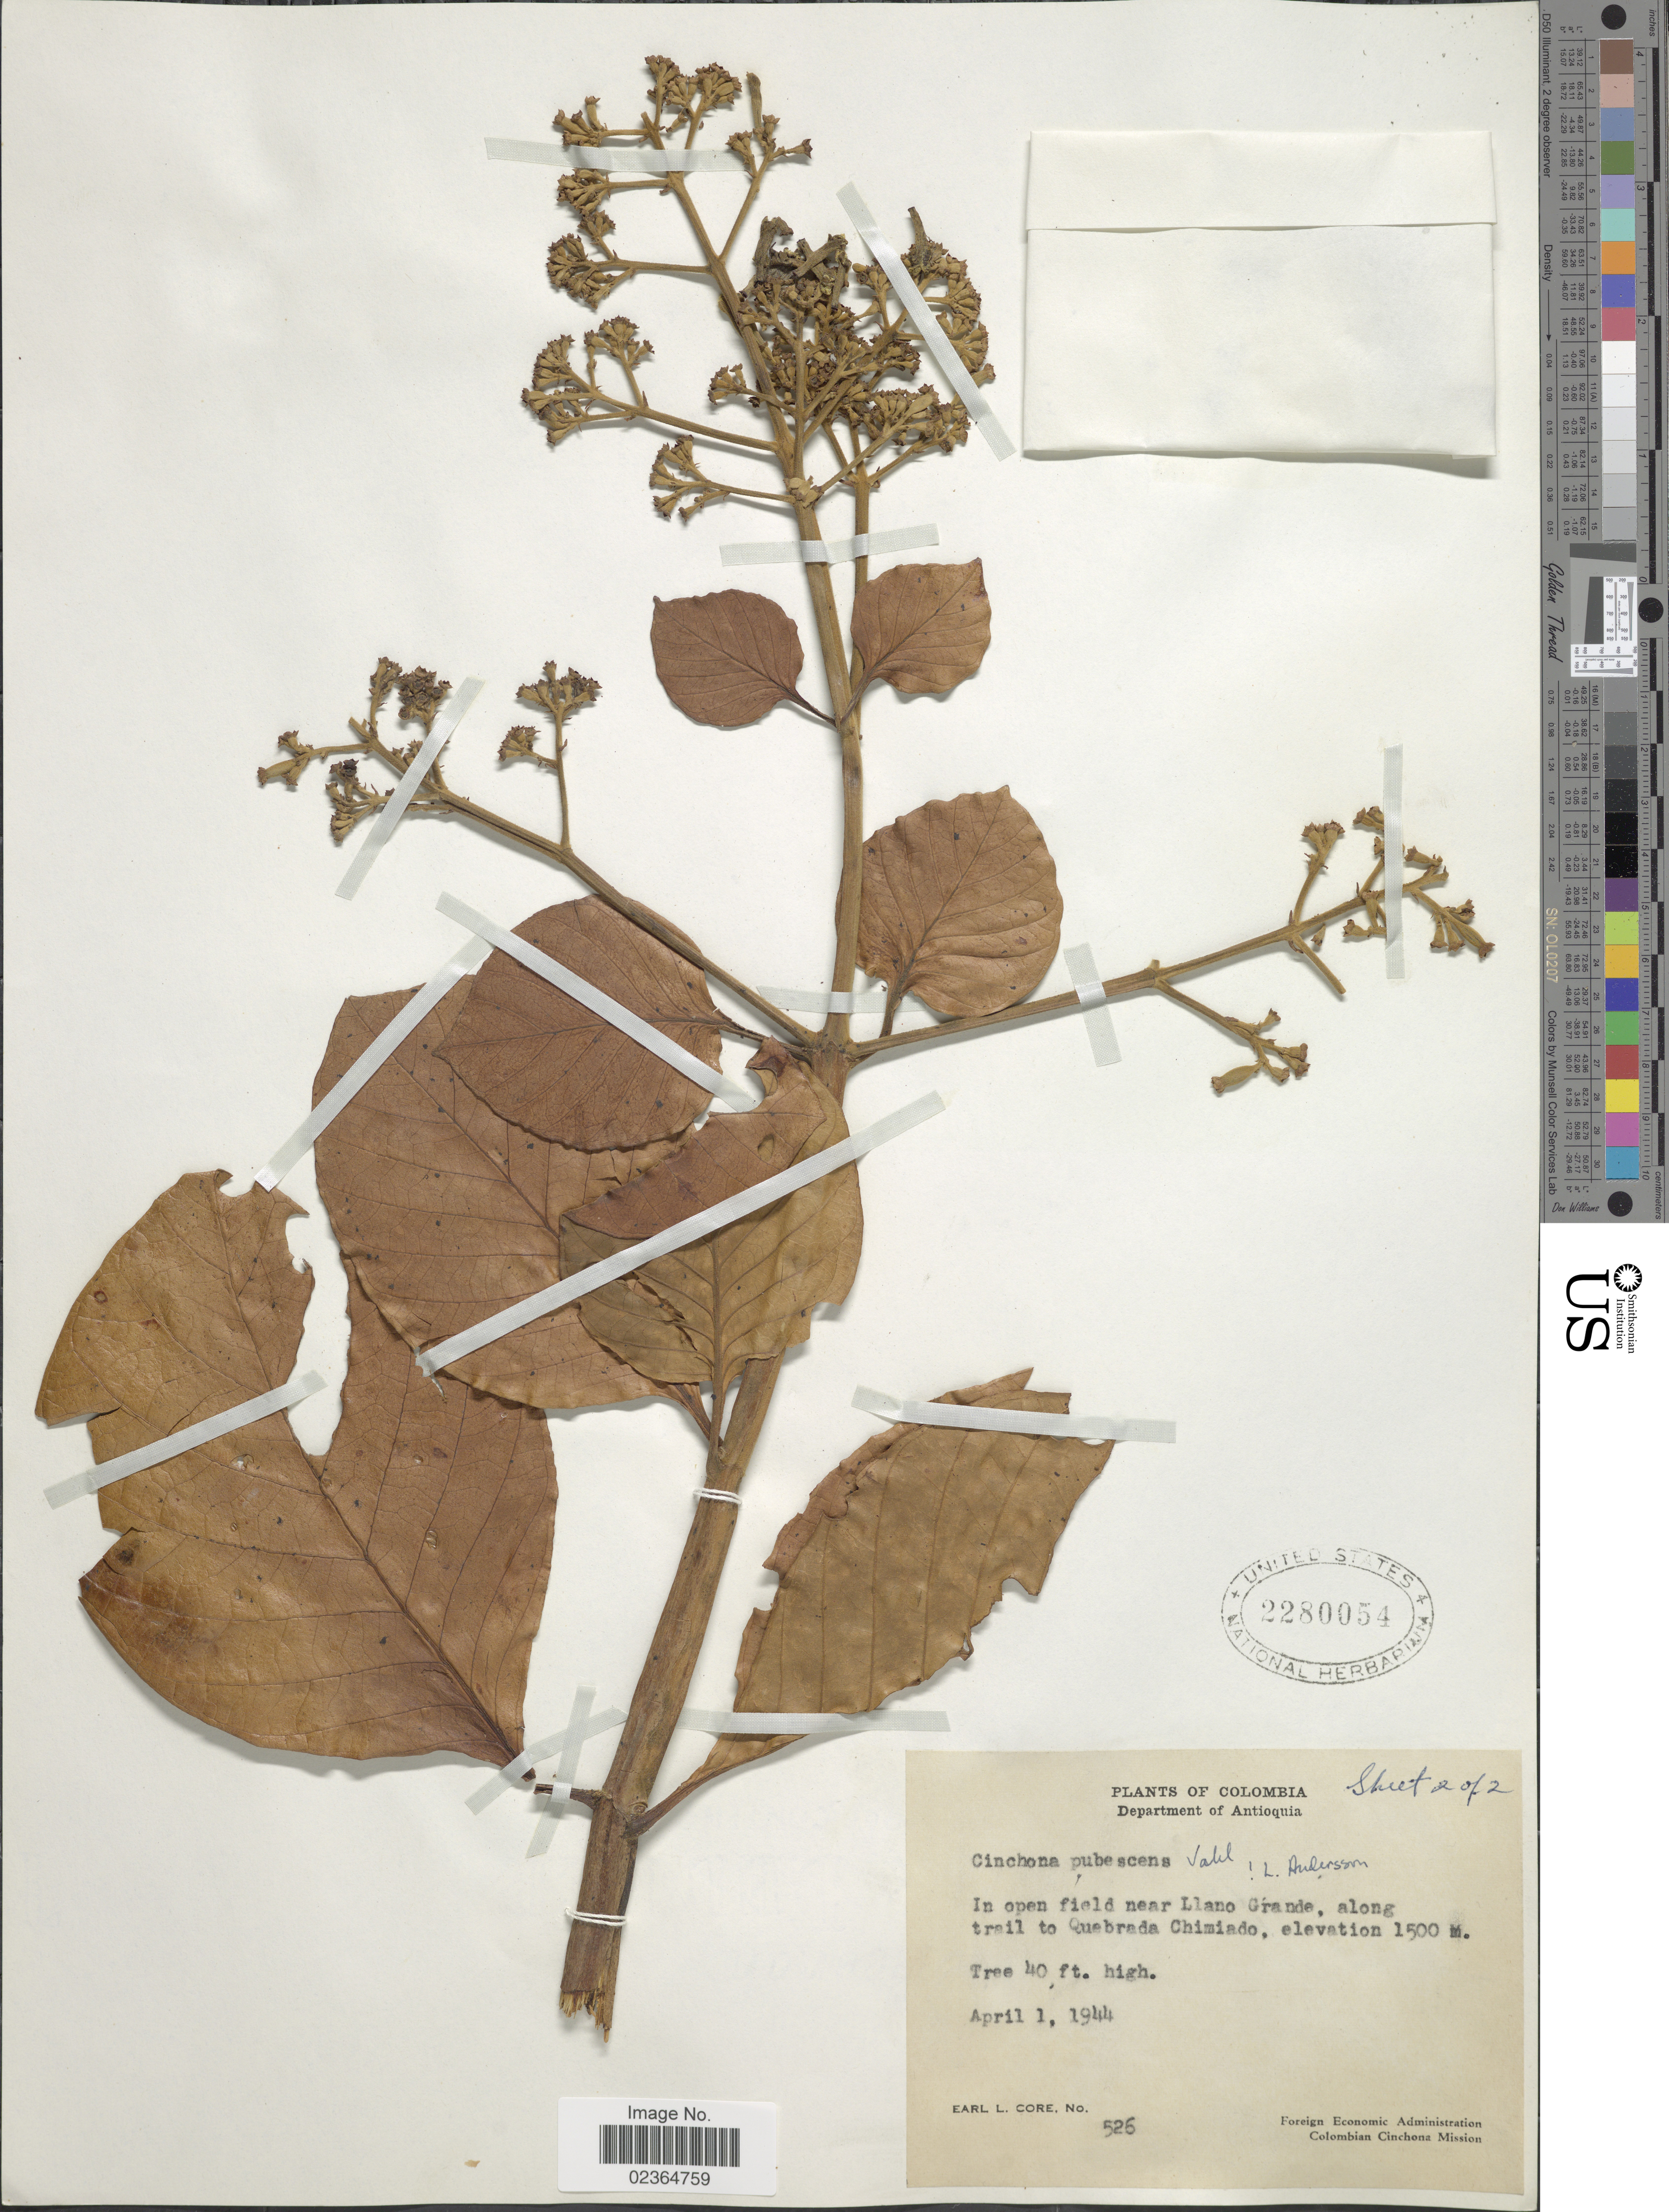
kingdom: Plantae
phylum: Tracheophyta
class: Magnoliopsida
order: Gentianales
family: Rubiaceae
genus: Cinchona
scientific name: Cinchona pubescens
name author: Vahl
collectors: E. L. Core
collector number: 526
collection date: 1944-04-01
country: Colombia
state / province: Antioquia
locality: Near Llano Grande, along trail to Quebrada Chimiado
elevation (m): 1500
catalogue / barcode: US 2280054